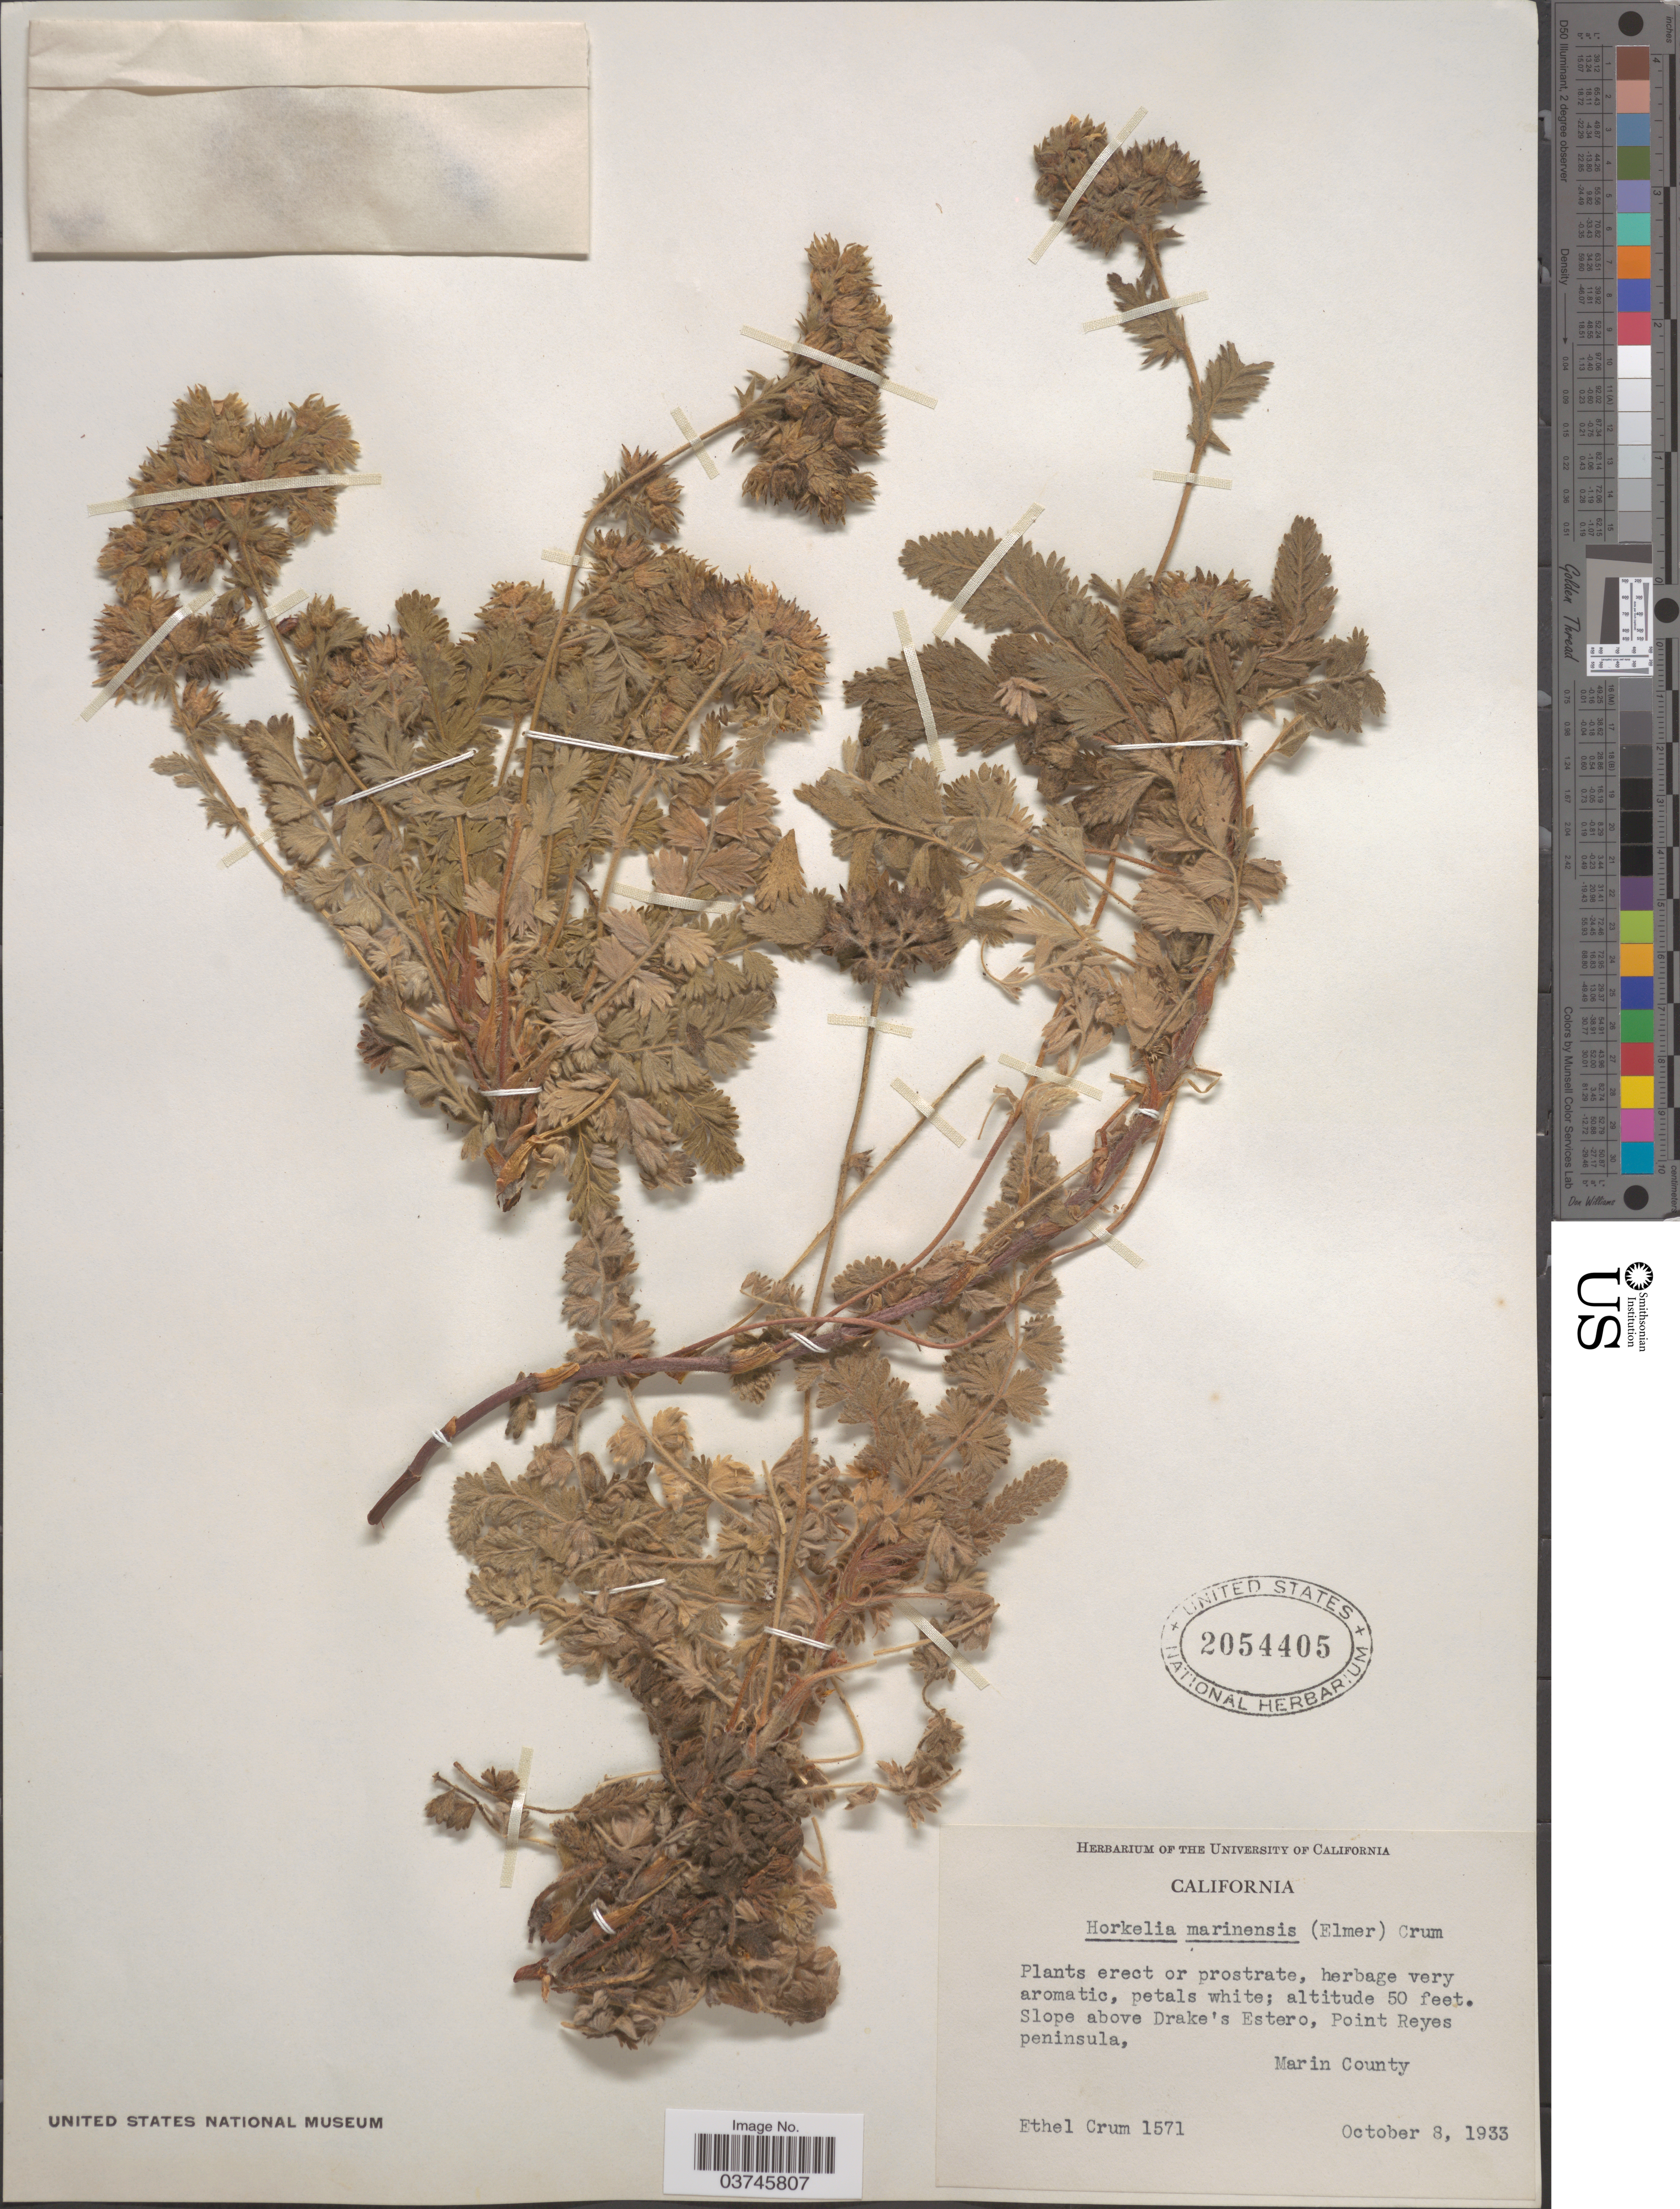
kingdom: Plantae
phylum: Tracheophyta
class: Magnoliopsida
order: Rosales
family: Rosaceae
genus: Potentilla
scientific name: Potentilla marinensis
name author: (Elmer) J.T. Howell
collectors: E. K. Crum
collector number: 1571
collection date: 1933-10-08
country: United States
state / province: California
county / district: Marin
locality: Slope above Drake's Estero, Point Reyes peninsula, Marin County.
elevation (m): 15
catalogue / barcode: US 2054405